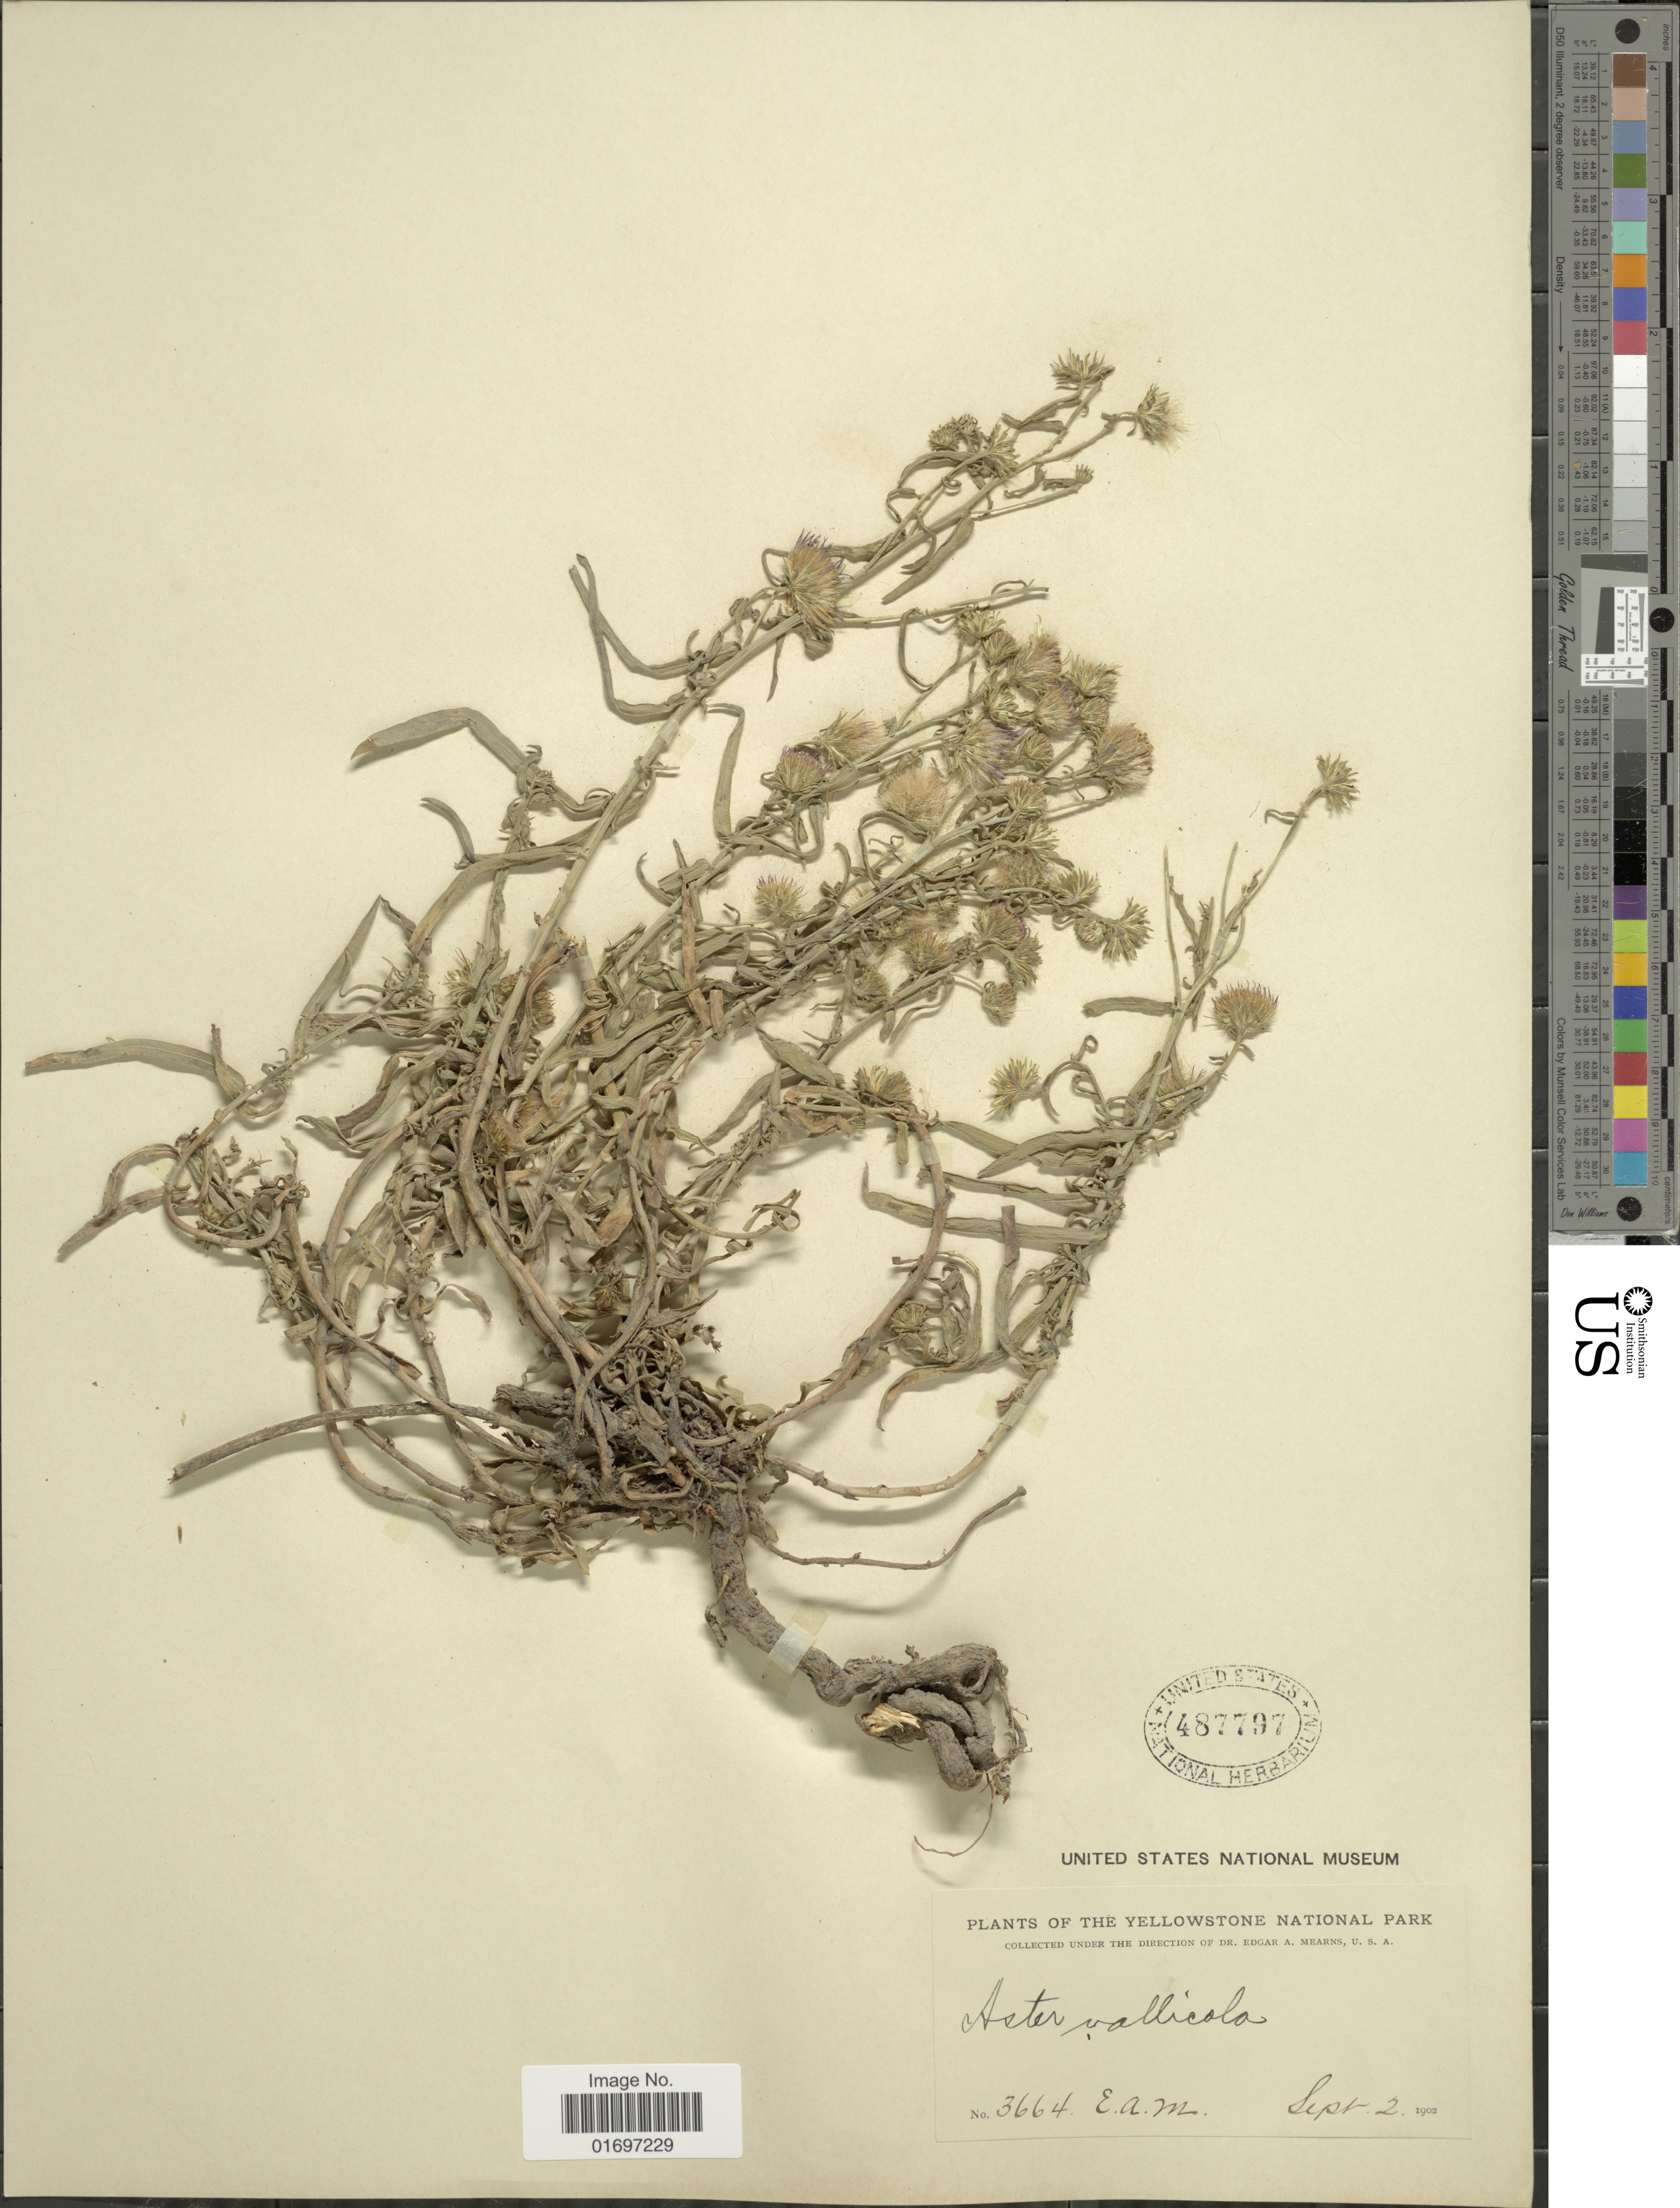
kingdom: Plantae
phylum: Tracheophyta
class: Magnoliopsida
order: Asterales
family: Asteraceae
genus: Symphyotrichum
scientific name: Symphyotrichum ascendens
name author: (Lindl.) G.L. Nesom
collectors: E. A. Mearns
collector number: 3664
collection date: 1902-09-02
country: United States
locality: Yellowstone National Park.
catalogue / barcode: US 487797